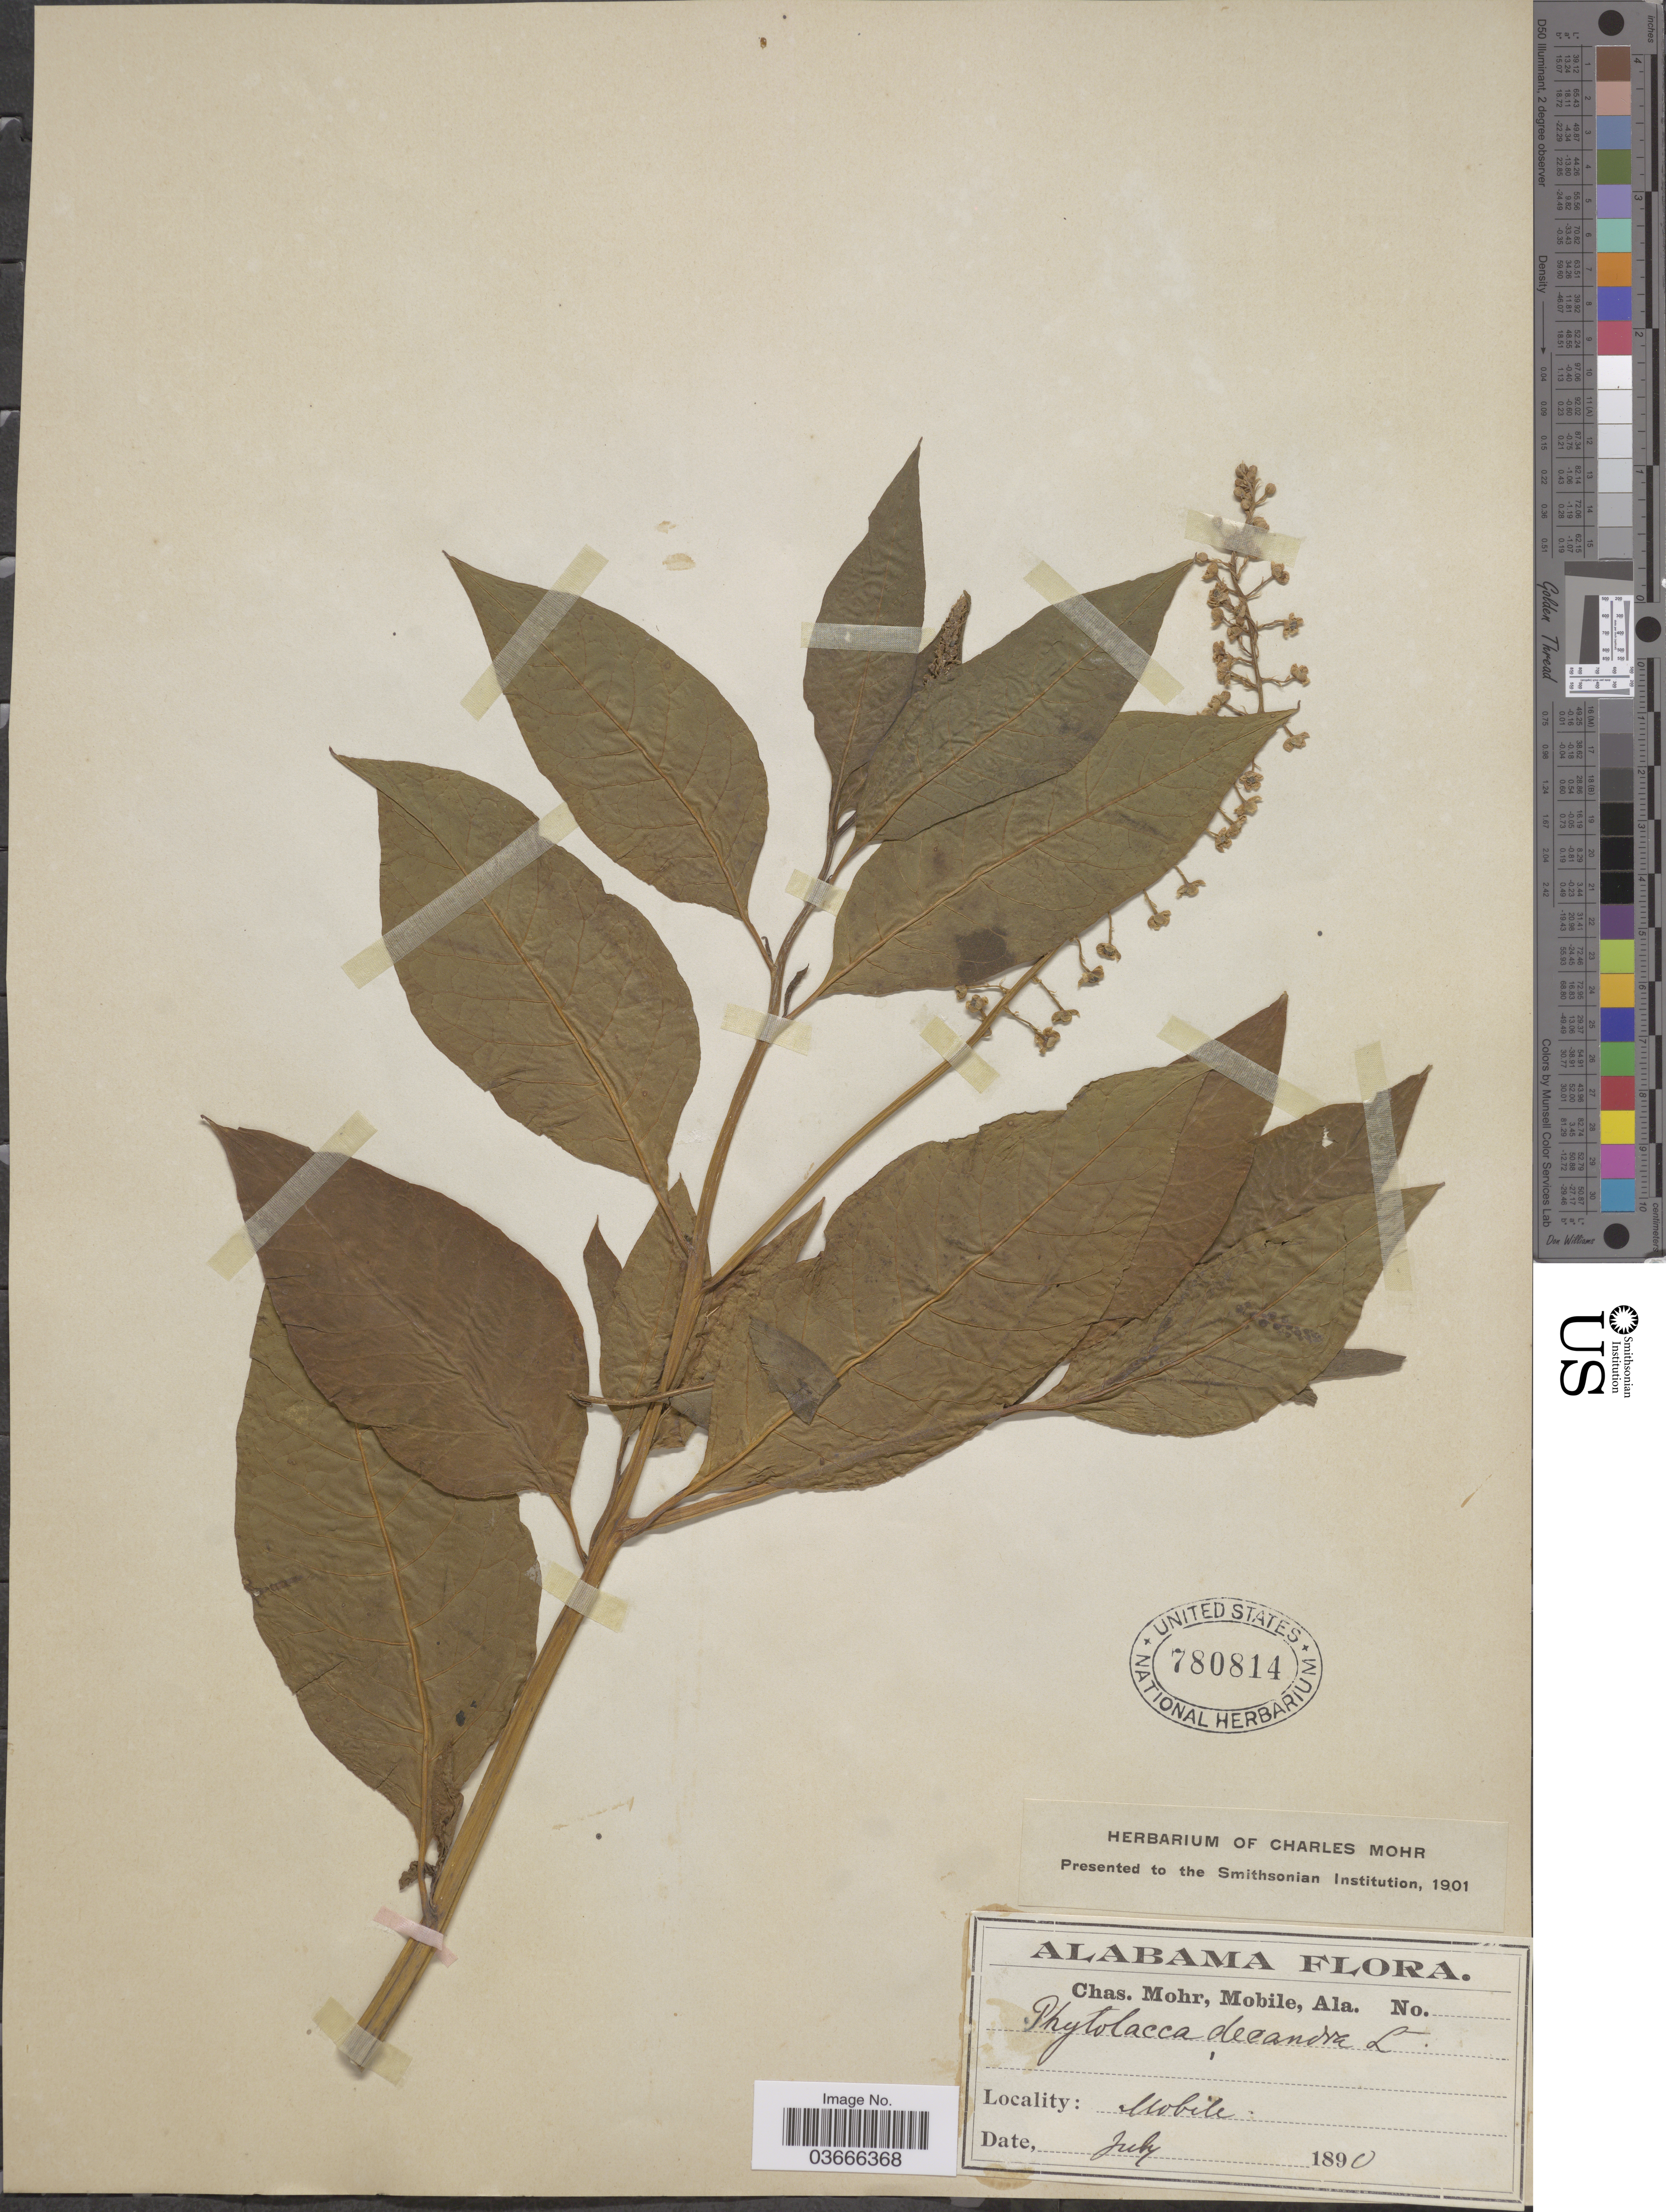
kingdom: Plantae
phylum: Tracheophyta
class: Magnoliopsida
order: Caryophyllales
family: Phytolaccaceae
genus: Phytolacca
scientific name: Phytolacca americana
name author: L.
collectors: Mohr, C. T. (herbarium)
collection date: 1890-07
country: United States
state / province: Alabama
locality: Mobile.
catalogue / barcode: US 780814